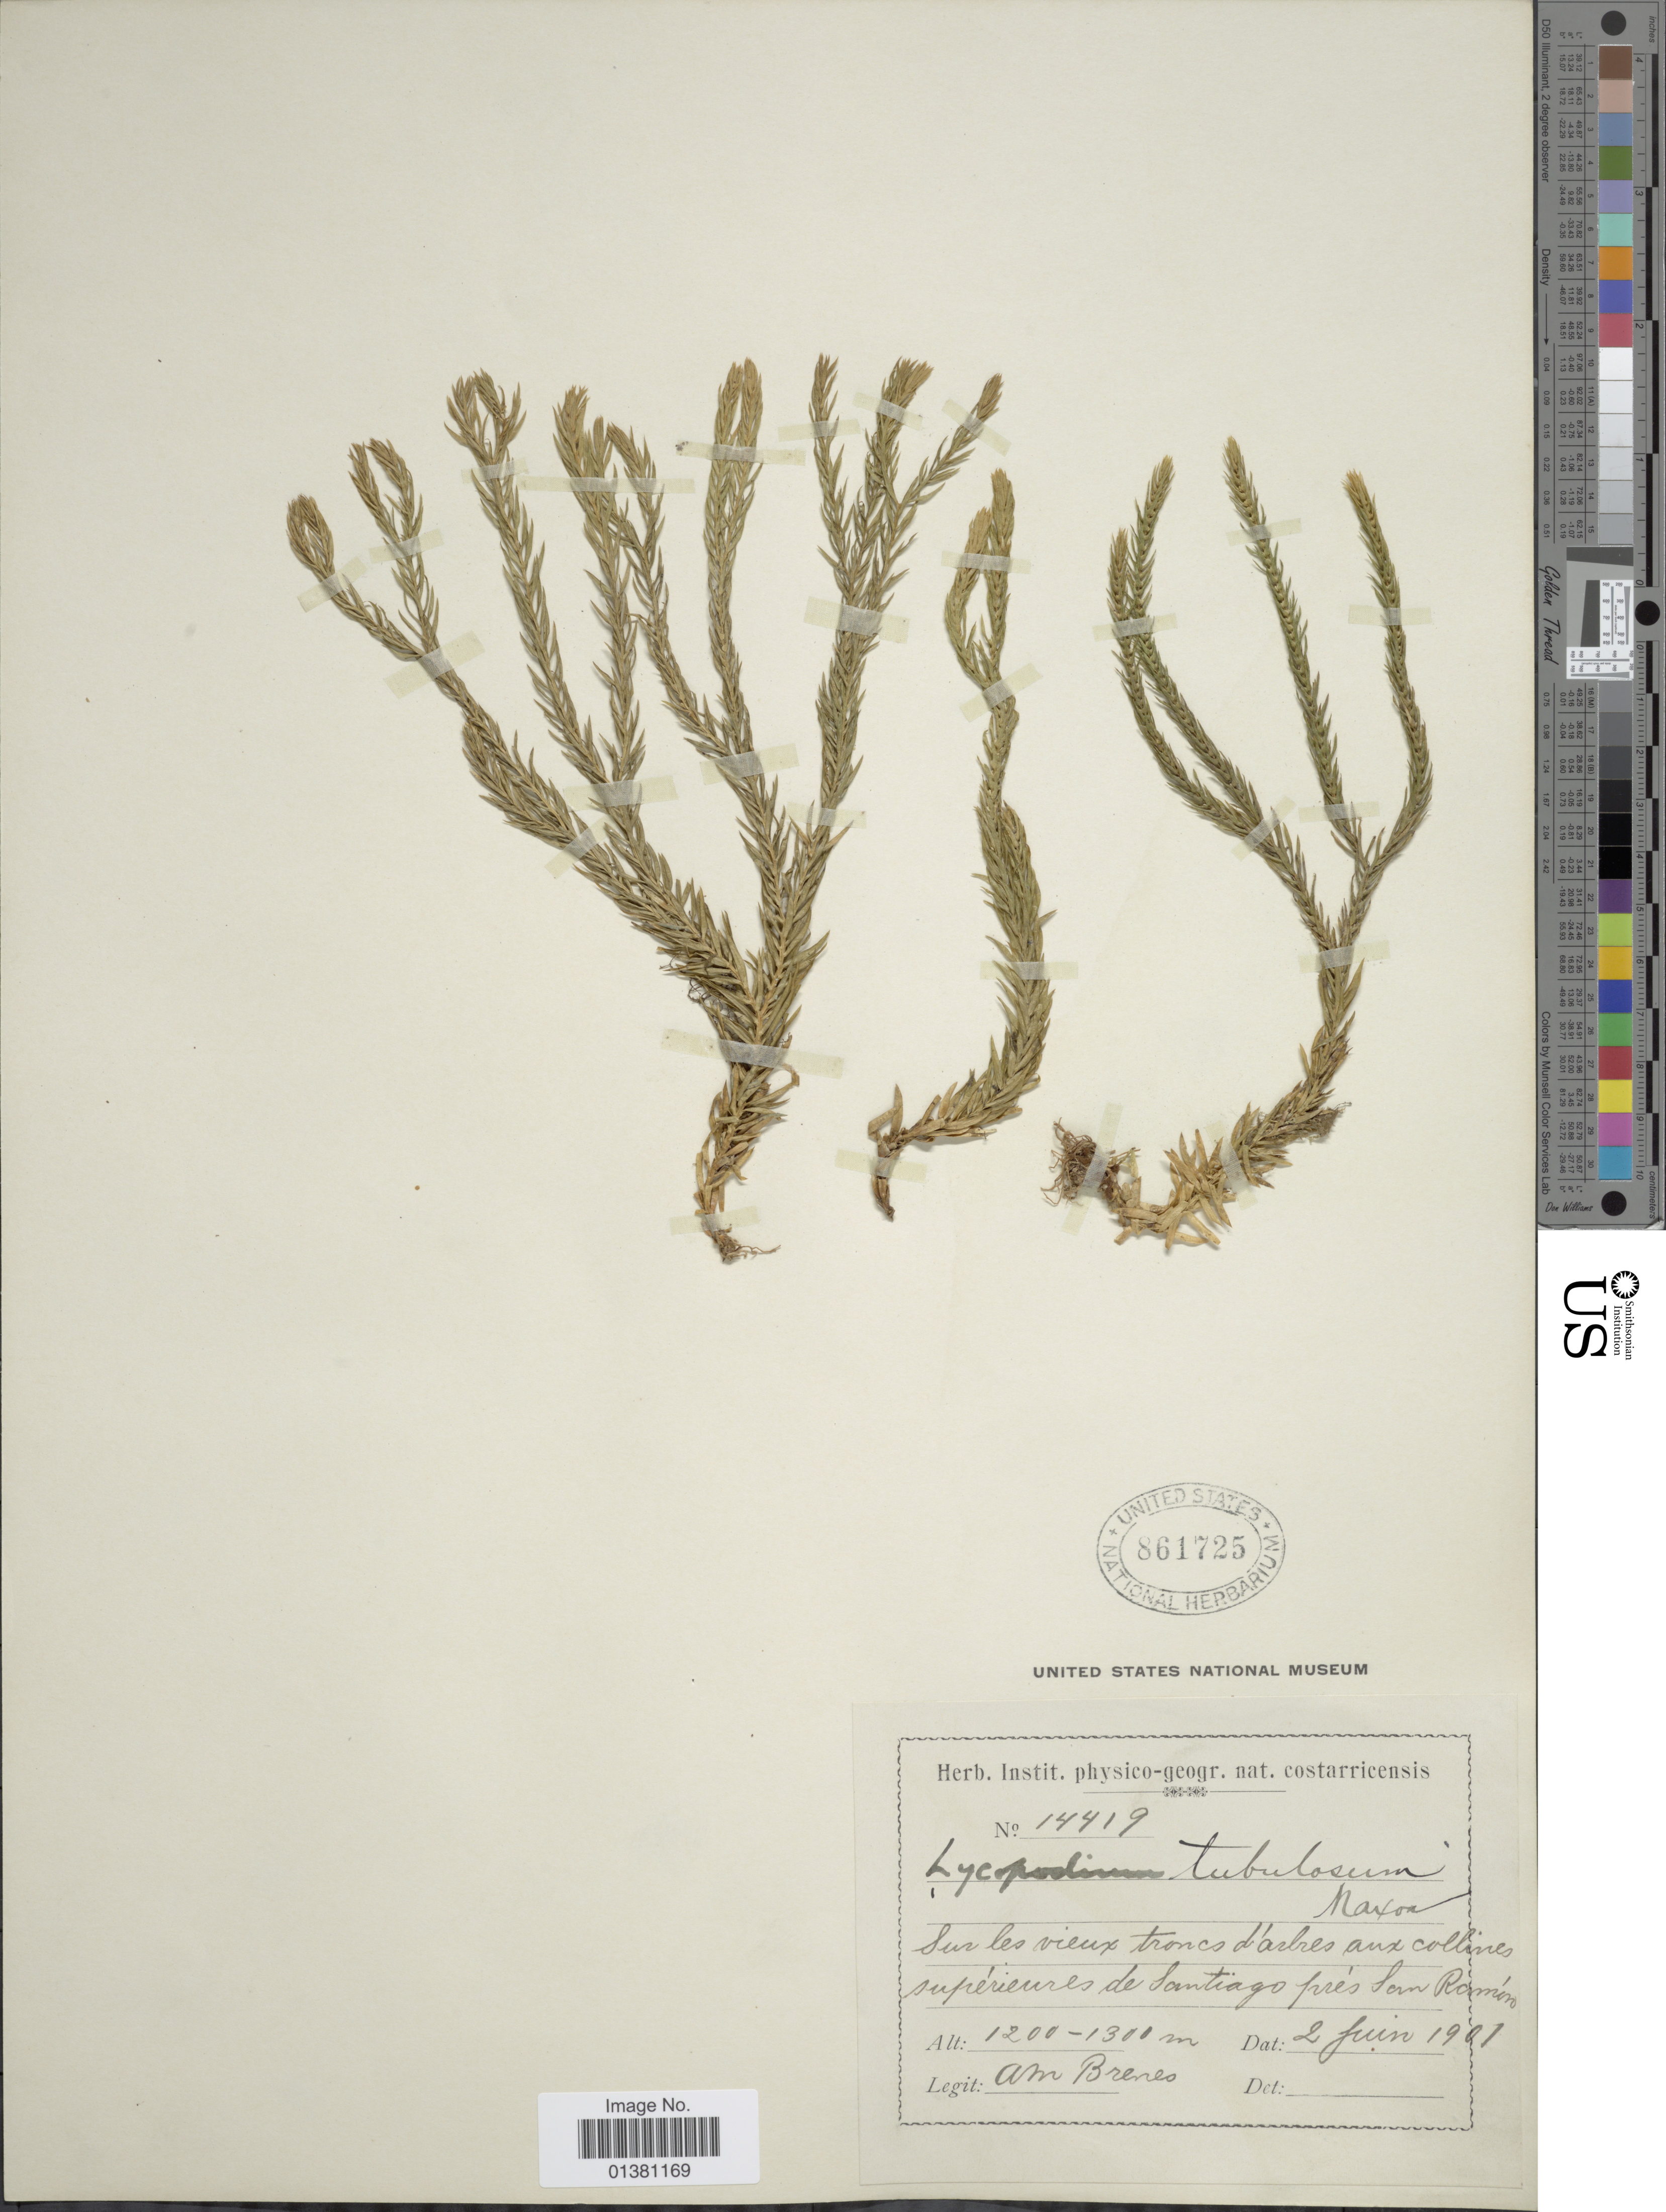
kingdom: Plantae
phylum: Tracheophyta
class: Lycopodiopsida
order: Lycopodiales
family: Lycopodiaceae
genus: Phlegmariurus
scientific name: Phlegmariurus tubulosus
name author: (Maxon) B. Øllg.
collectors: A. Brenes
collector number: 14419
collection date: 1901-06-02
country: Costa Rica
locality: Sur les vieux troncs d'arbres aux collines supérieures de Santiago près San Ramón.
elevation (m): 1200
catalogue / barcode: US 861725